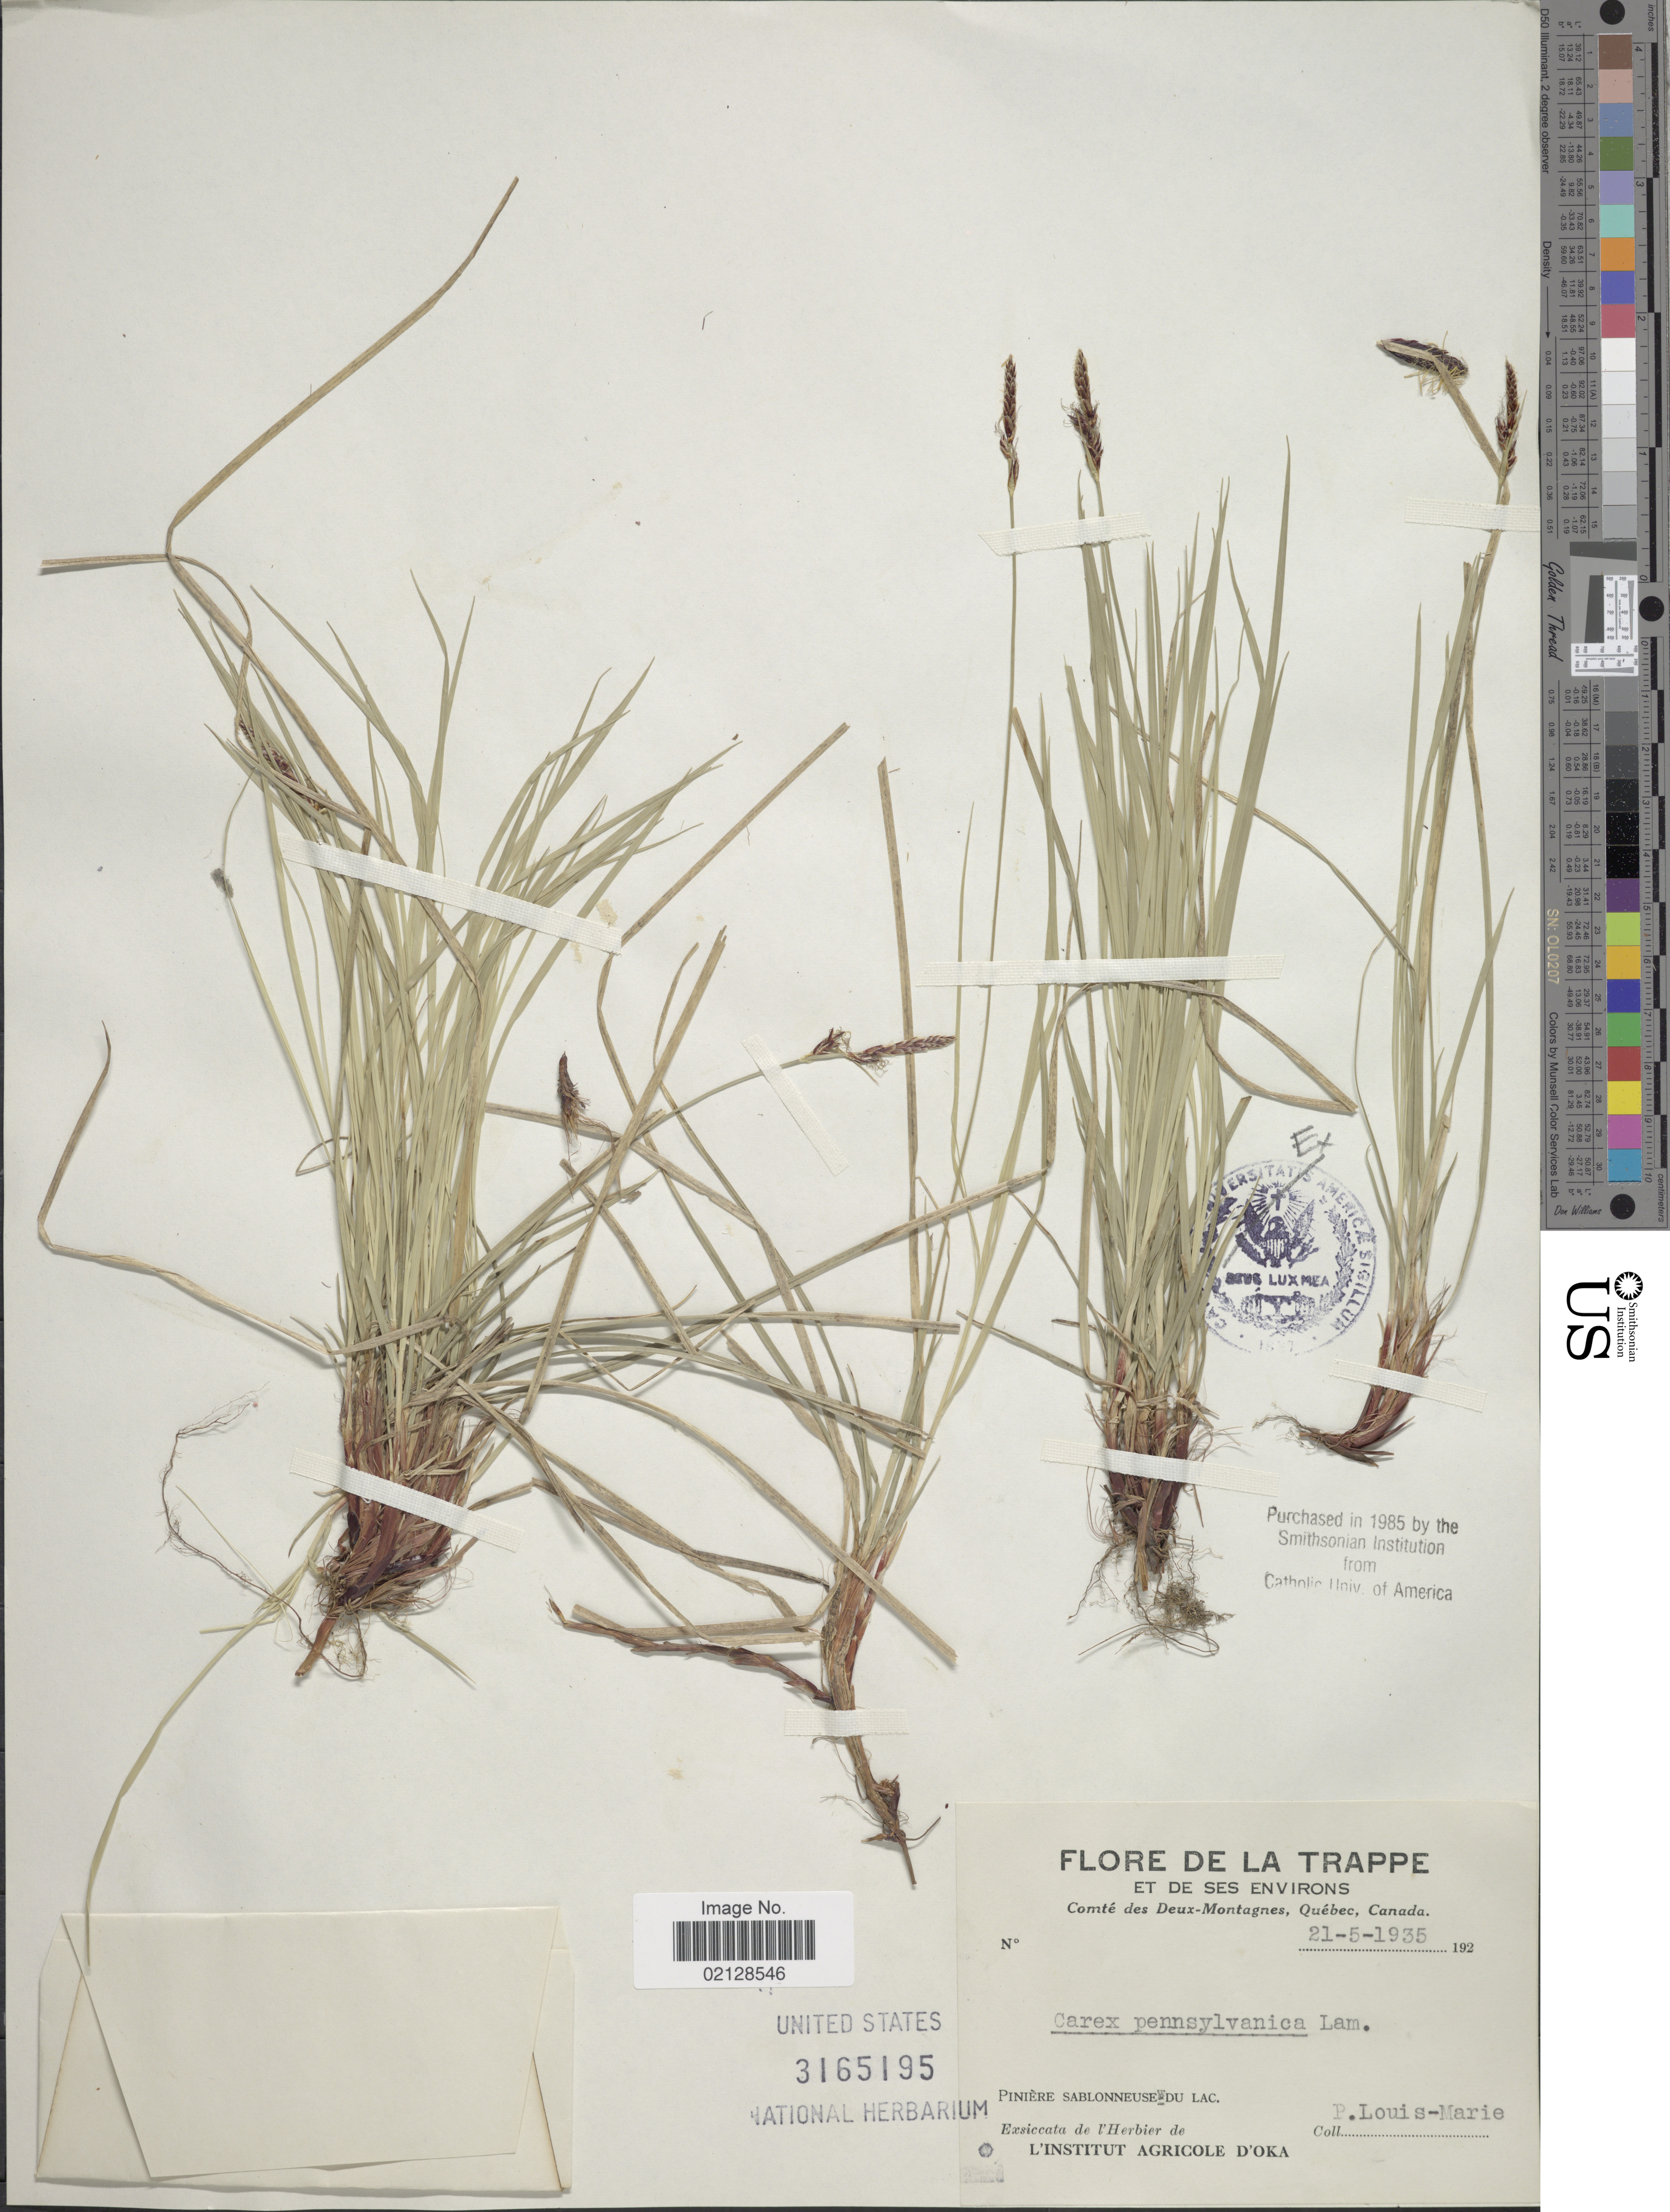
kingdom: Plantae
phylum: Tracheophyta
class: Liliopsida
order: Poales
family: Cyperaceae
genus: Carex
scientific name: Carex pensylvanica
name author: Lam.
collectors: L.-M. LaLonde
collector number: s,n,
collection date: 1935-05-21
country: Canada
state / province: Quebec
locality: De La Trappe, Et De Ses Environs, Comte des Deux-Montagnes, Quebec, Canada, Piniere Sablonneuse Du Lac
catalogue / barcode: US 3165195